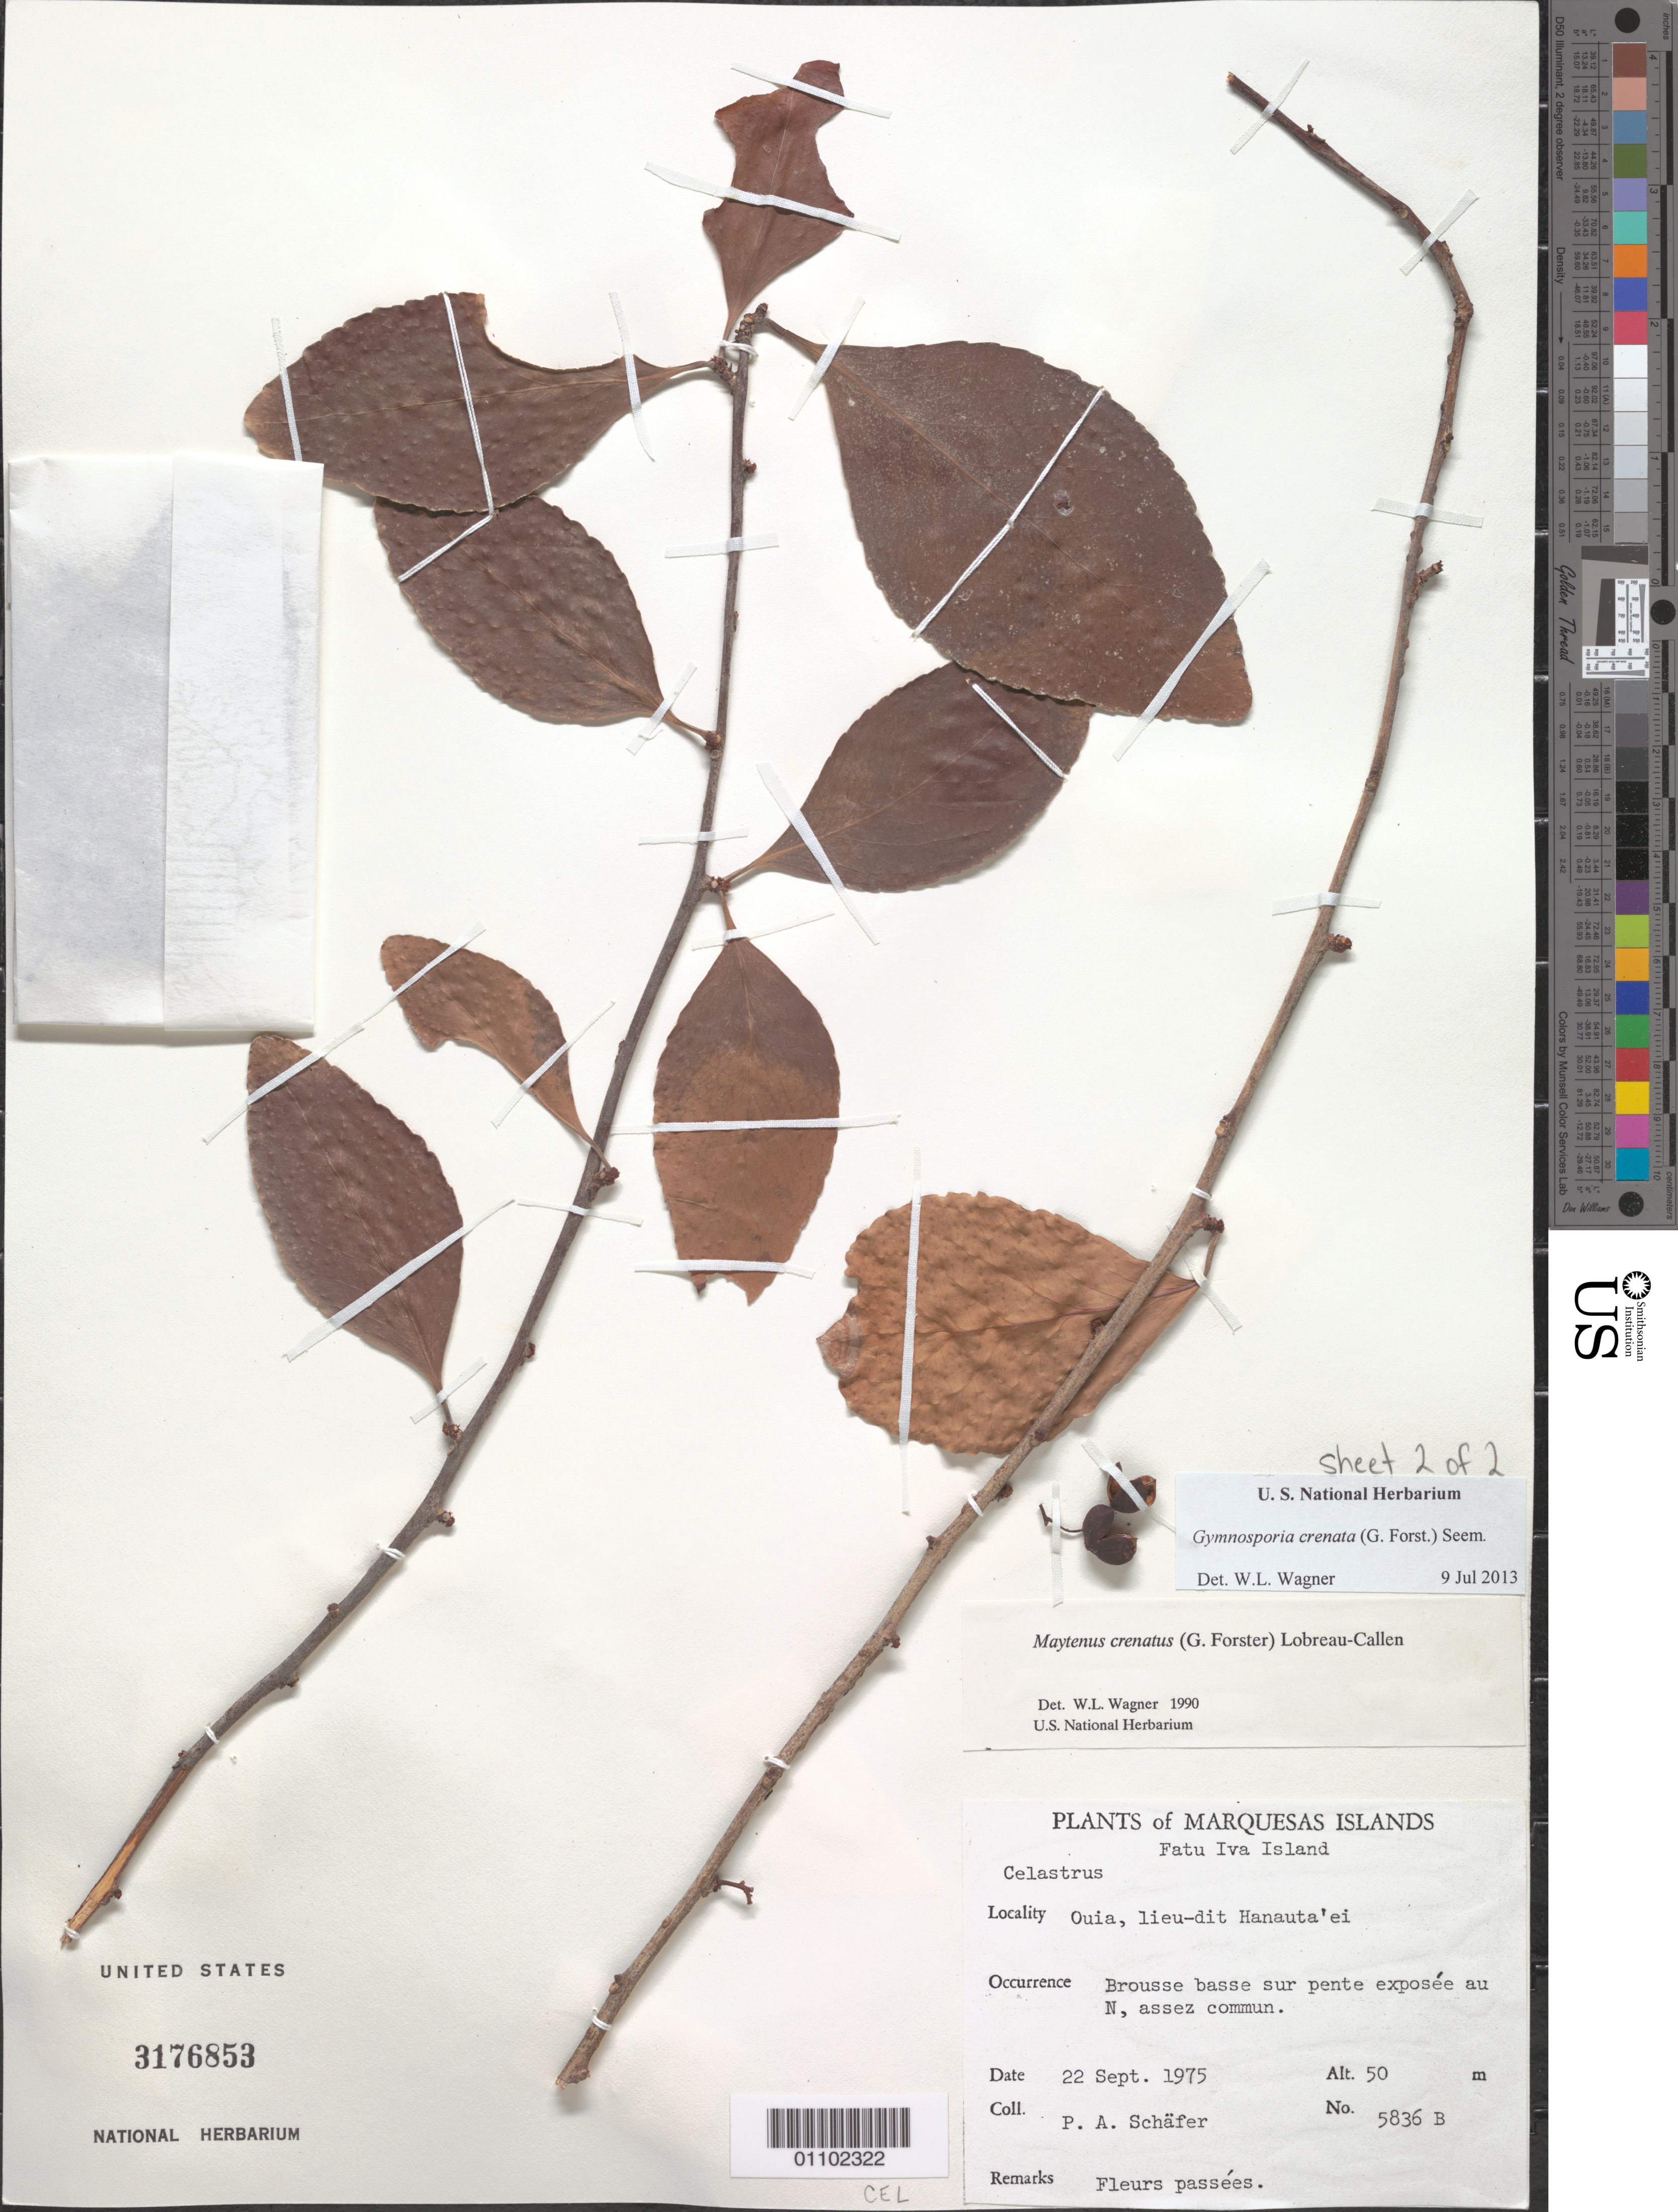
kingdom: Plantae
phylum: Tracheophyta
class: Magnoliopsida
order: Celastrales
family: Celastraceae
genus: Gymnosporia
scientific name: Gymnosporia crenata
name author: (G. Forst.) Seem.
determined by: Wagner, W. L., (BOT), Smithsonian Institution - National Museum of Natural History (UNITED STATES)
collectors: P. A. Schäfer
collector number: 5836B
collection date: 1975-09-22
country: French Polynesia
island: Fatu Hiva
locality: Ouia, lieu-dit Hanauta'ei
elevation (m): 50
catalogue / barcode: US 3176853